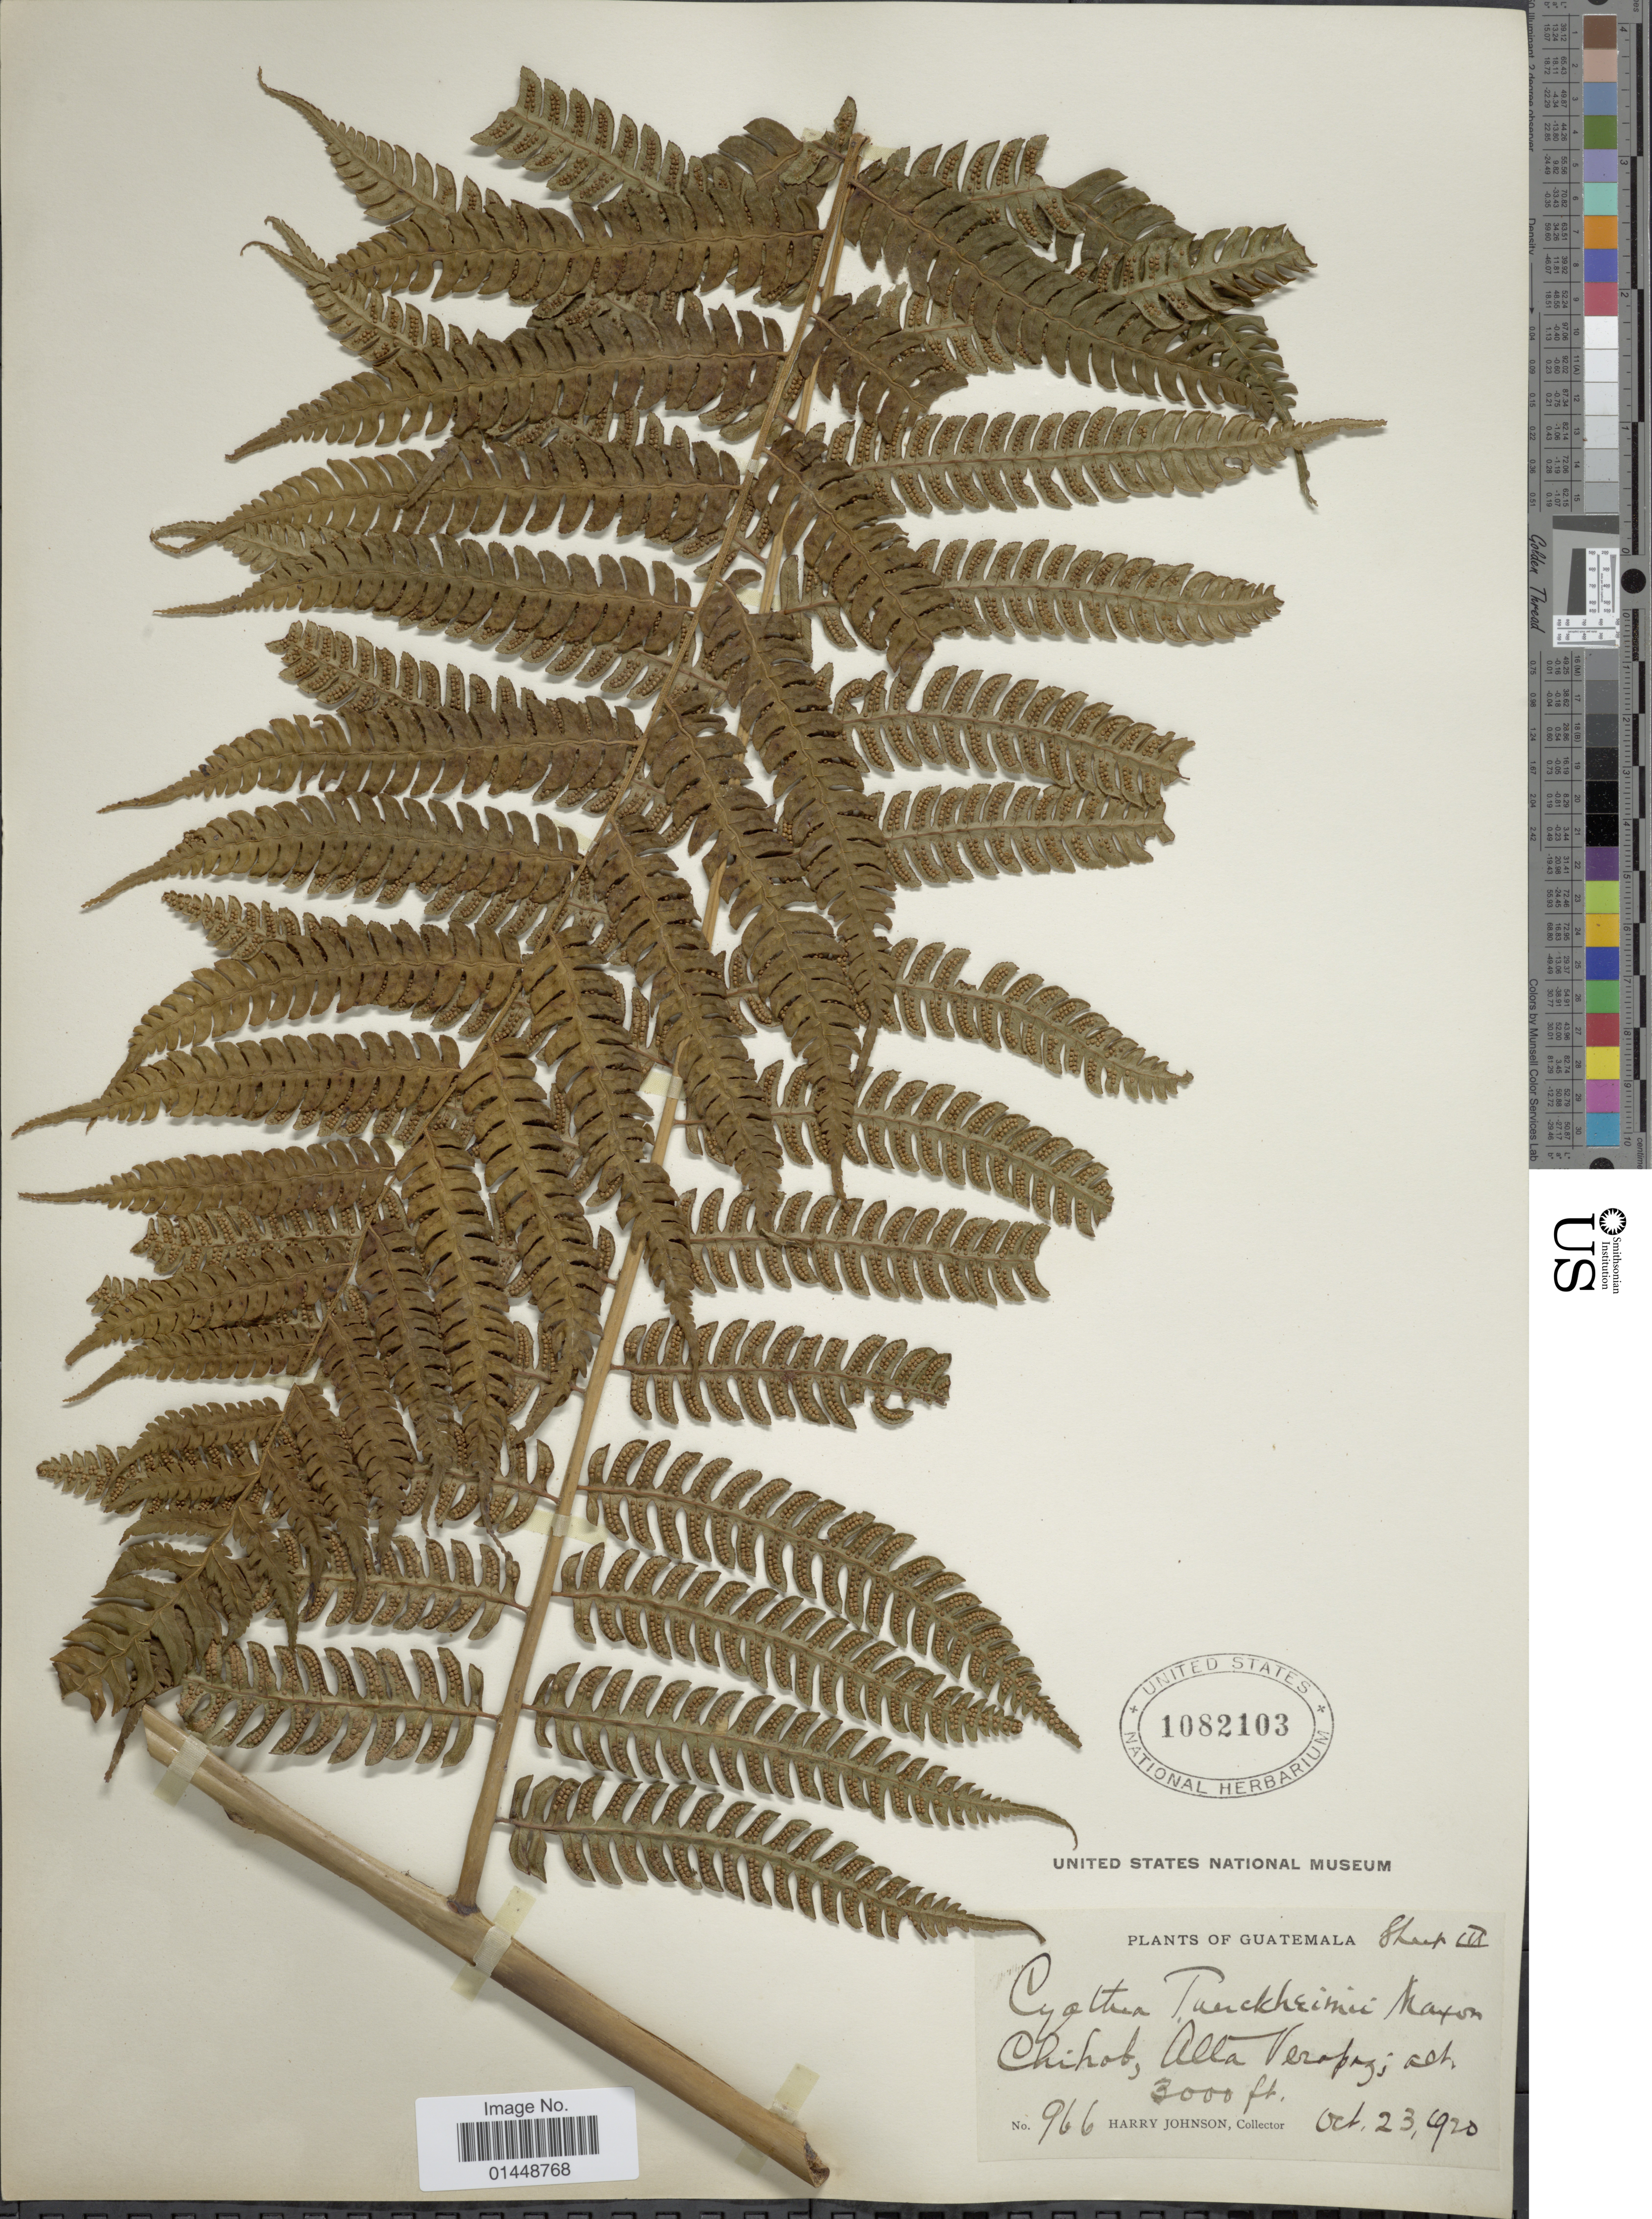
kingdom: Plantae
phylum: Tracheophyta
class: Polypodiopsida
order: Cyatheales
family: Cyatheaceae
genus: Cyathea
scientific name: Cyathea divergens var. tuerckheimii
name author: (Maxon) R.M. Tryon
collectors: H. Johnson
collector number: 966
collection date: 1920-10-23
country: Guatemala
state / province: Alta Verapaz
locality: Chihob, Alta Verapaz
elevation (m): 914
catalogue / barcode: US 1082103